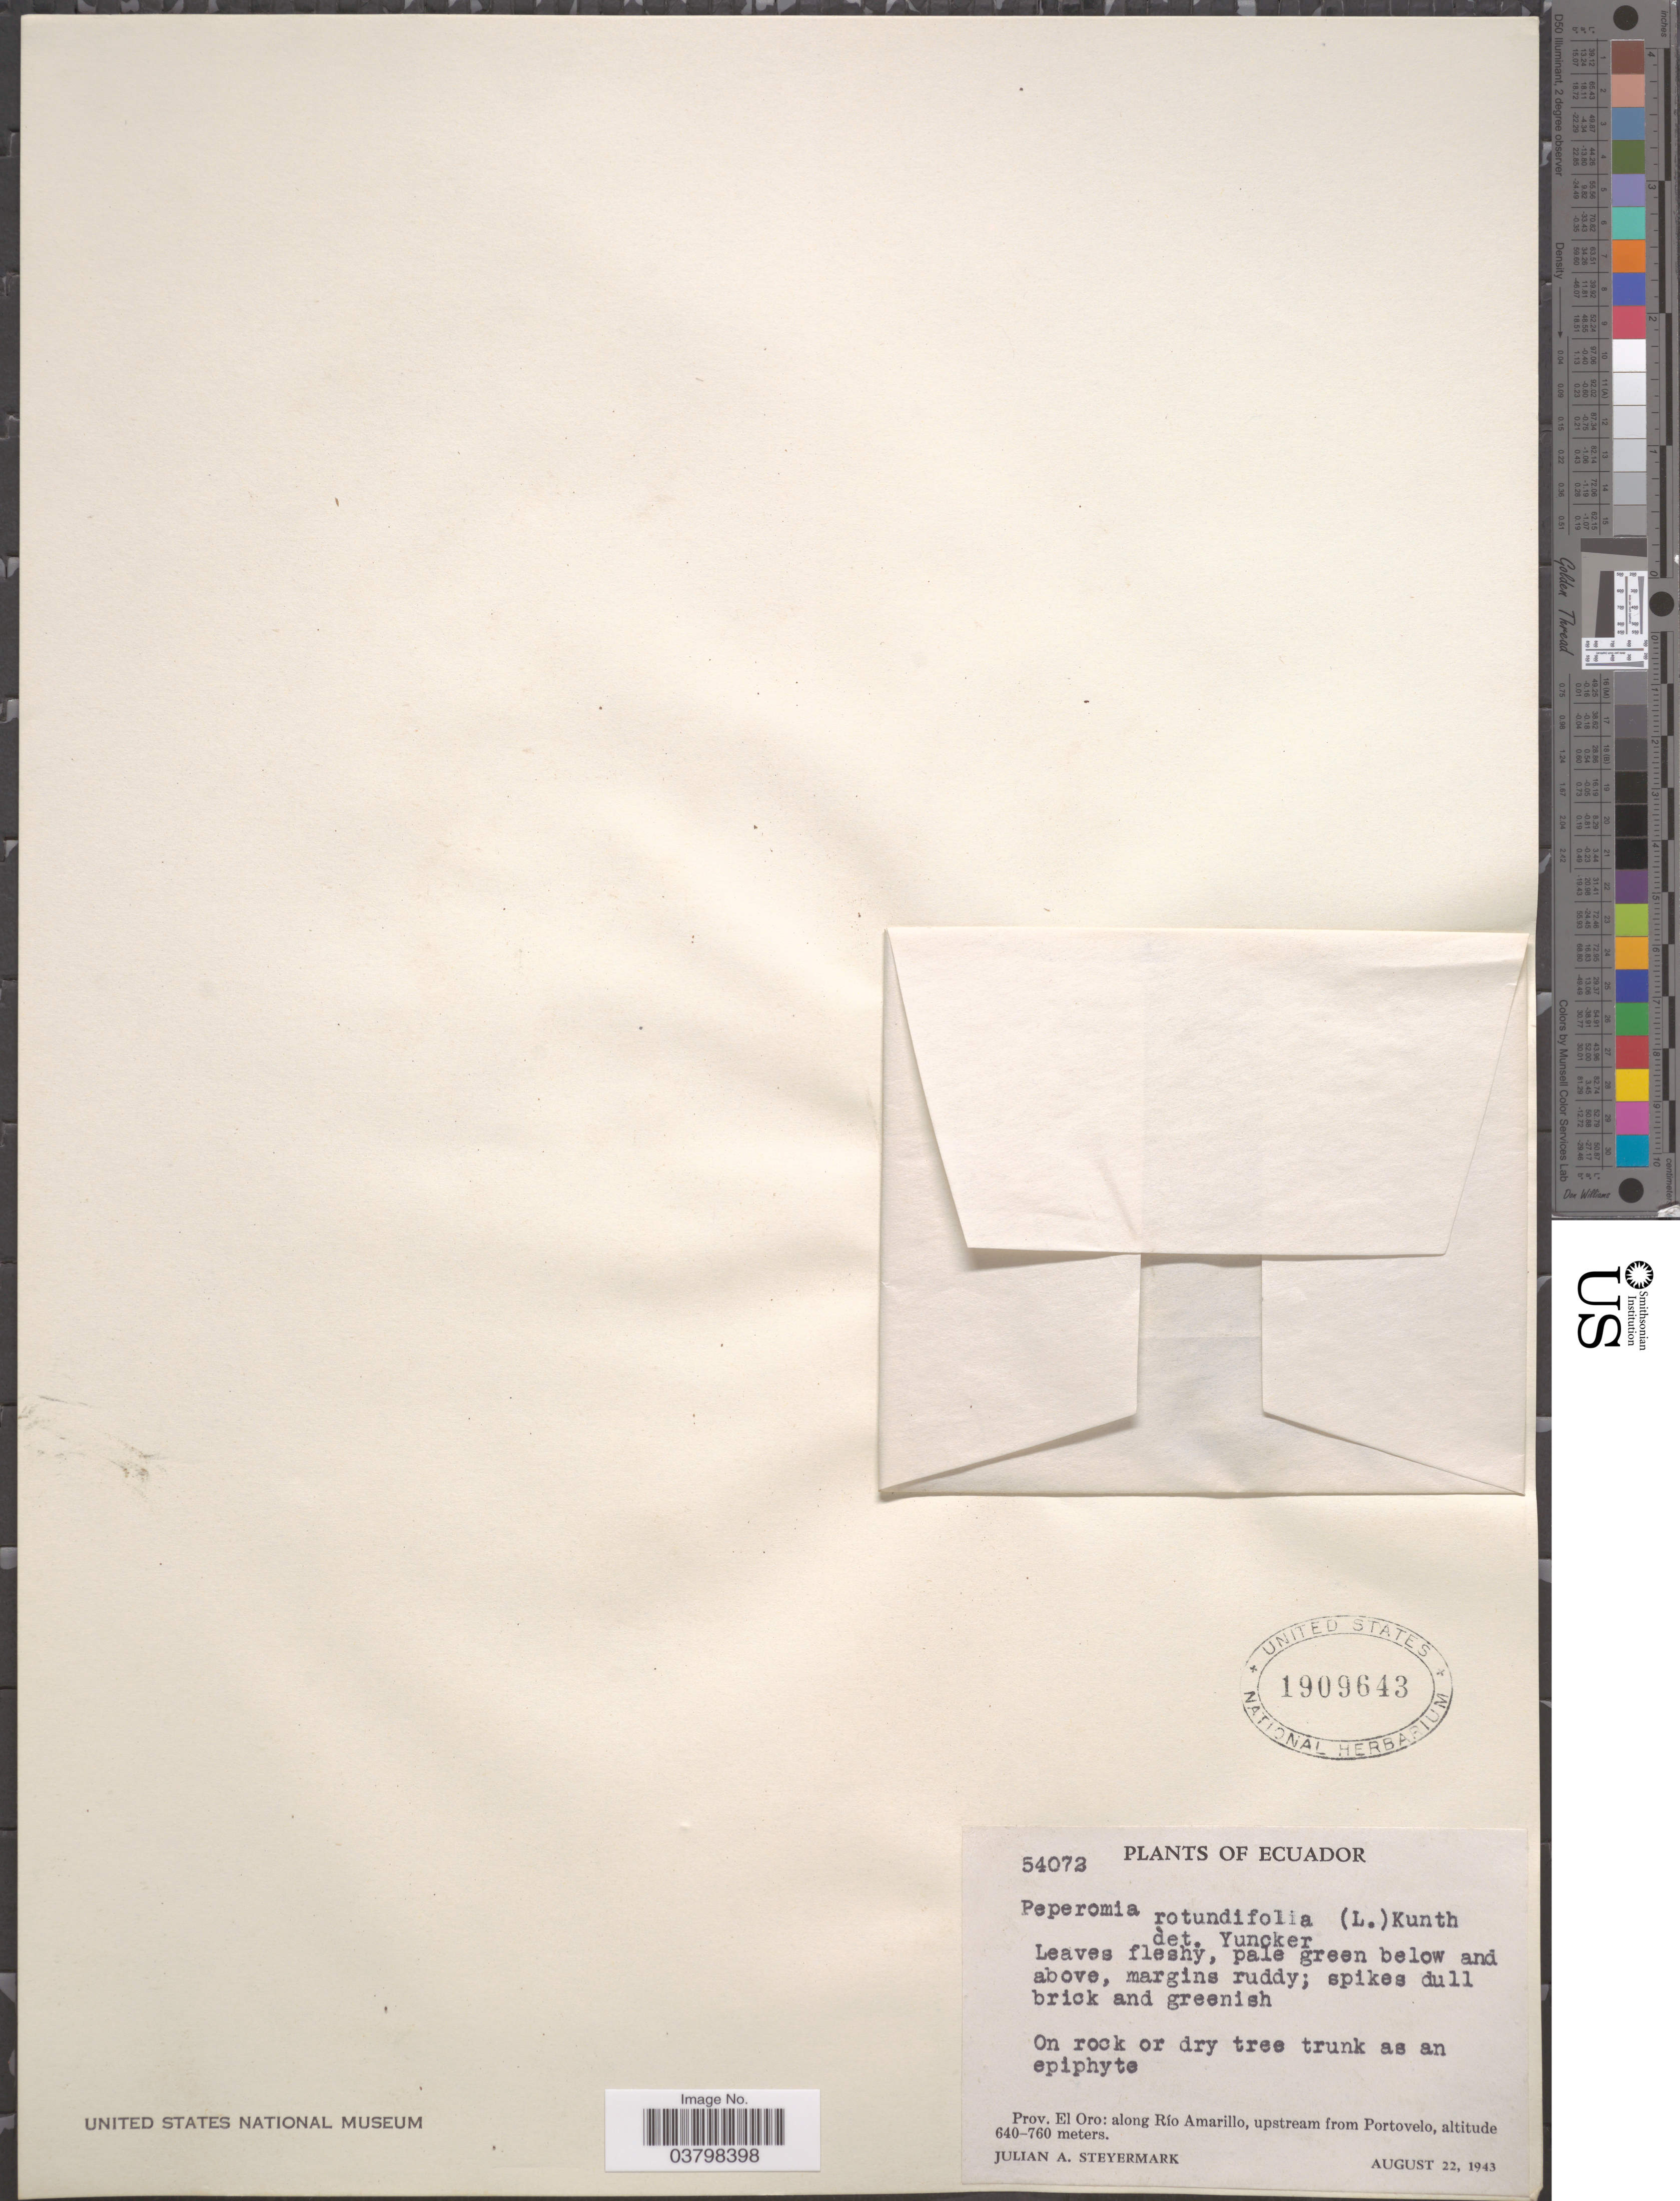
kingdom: Plantae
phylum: Tracheophyta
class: Magnoliopsida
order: Piperales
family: Piperaceae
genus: Peperomia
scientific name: Peperomia rotundifolia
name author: (L.) Kunth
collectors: J. Steyermark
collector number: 54072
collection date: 1943-08-22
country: Ecuador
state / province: El Oro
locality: Along Río Amarillo, upstream from Portovelo.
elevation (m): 640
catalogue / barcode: US 1909643